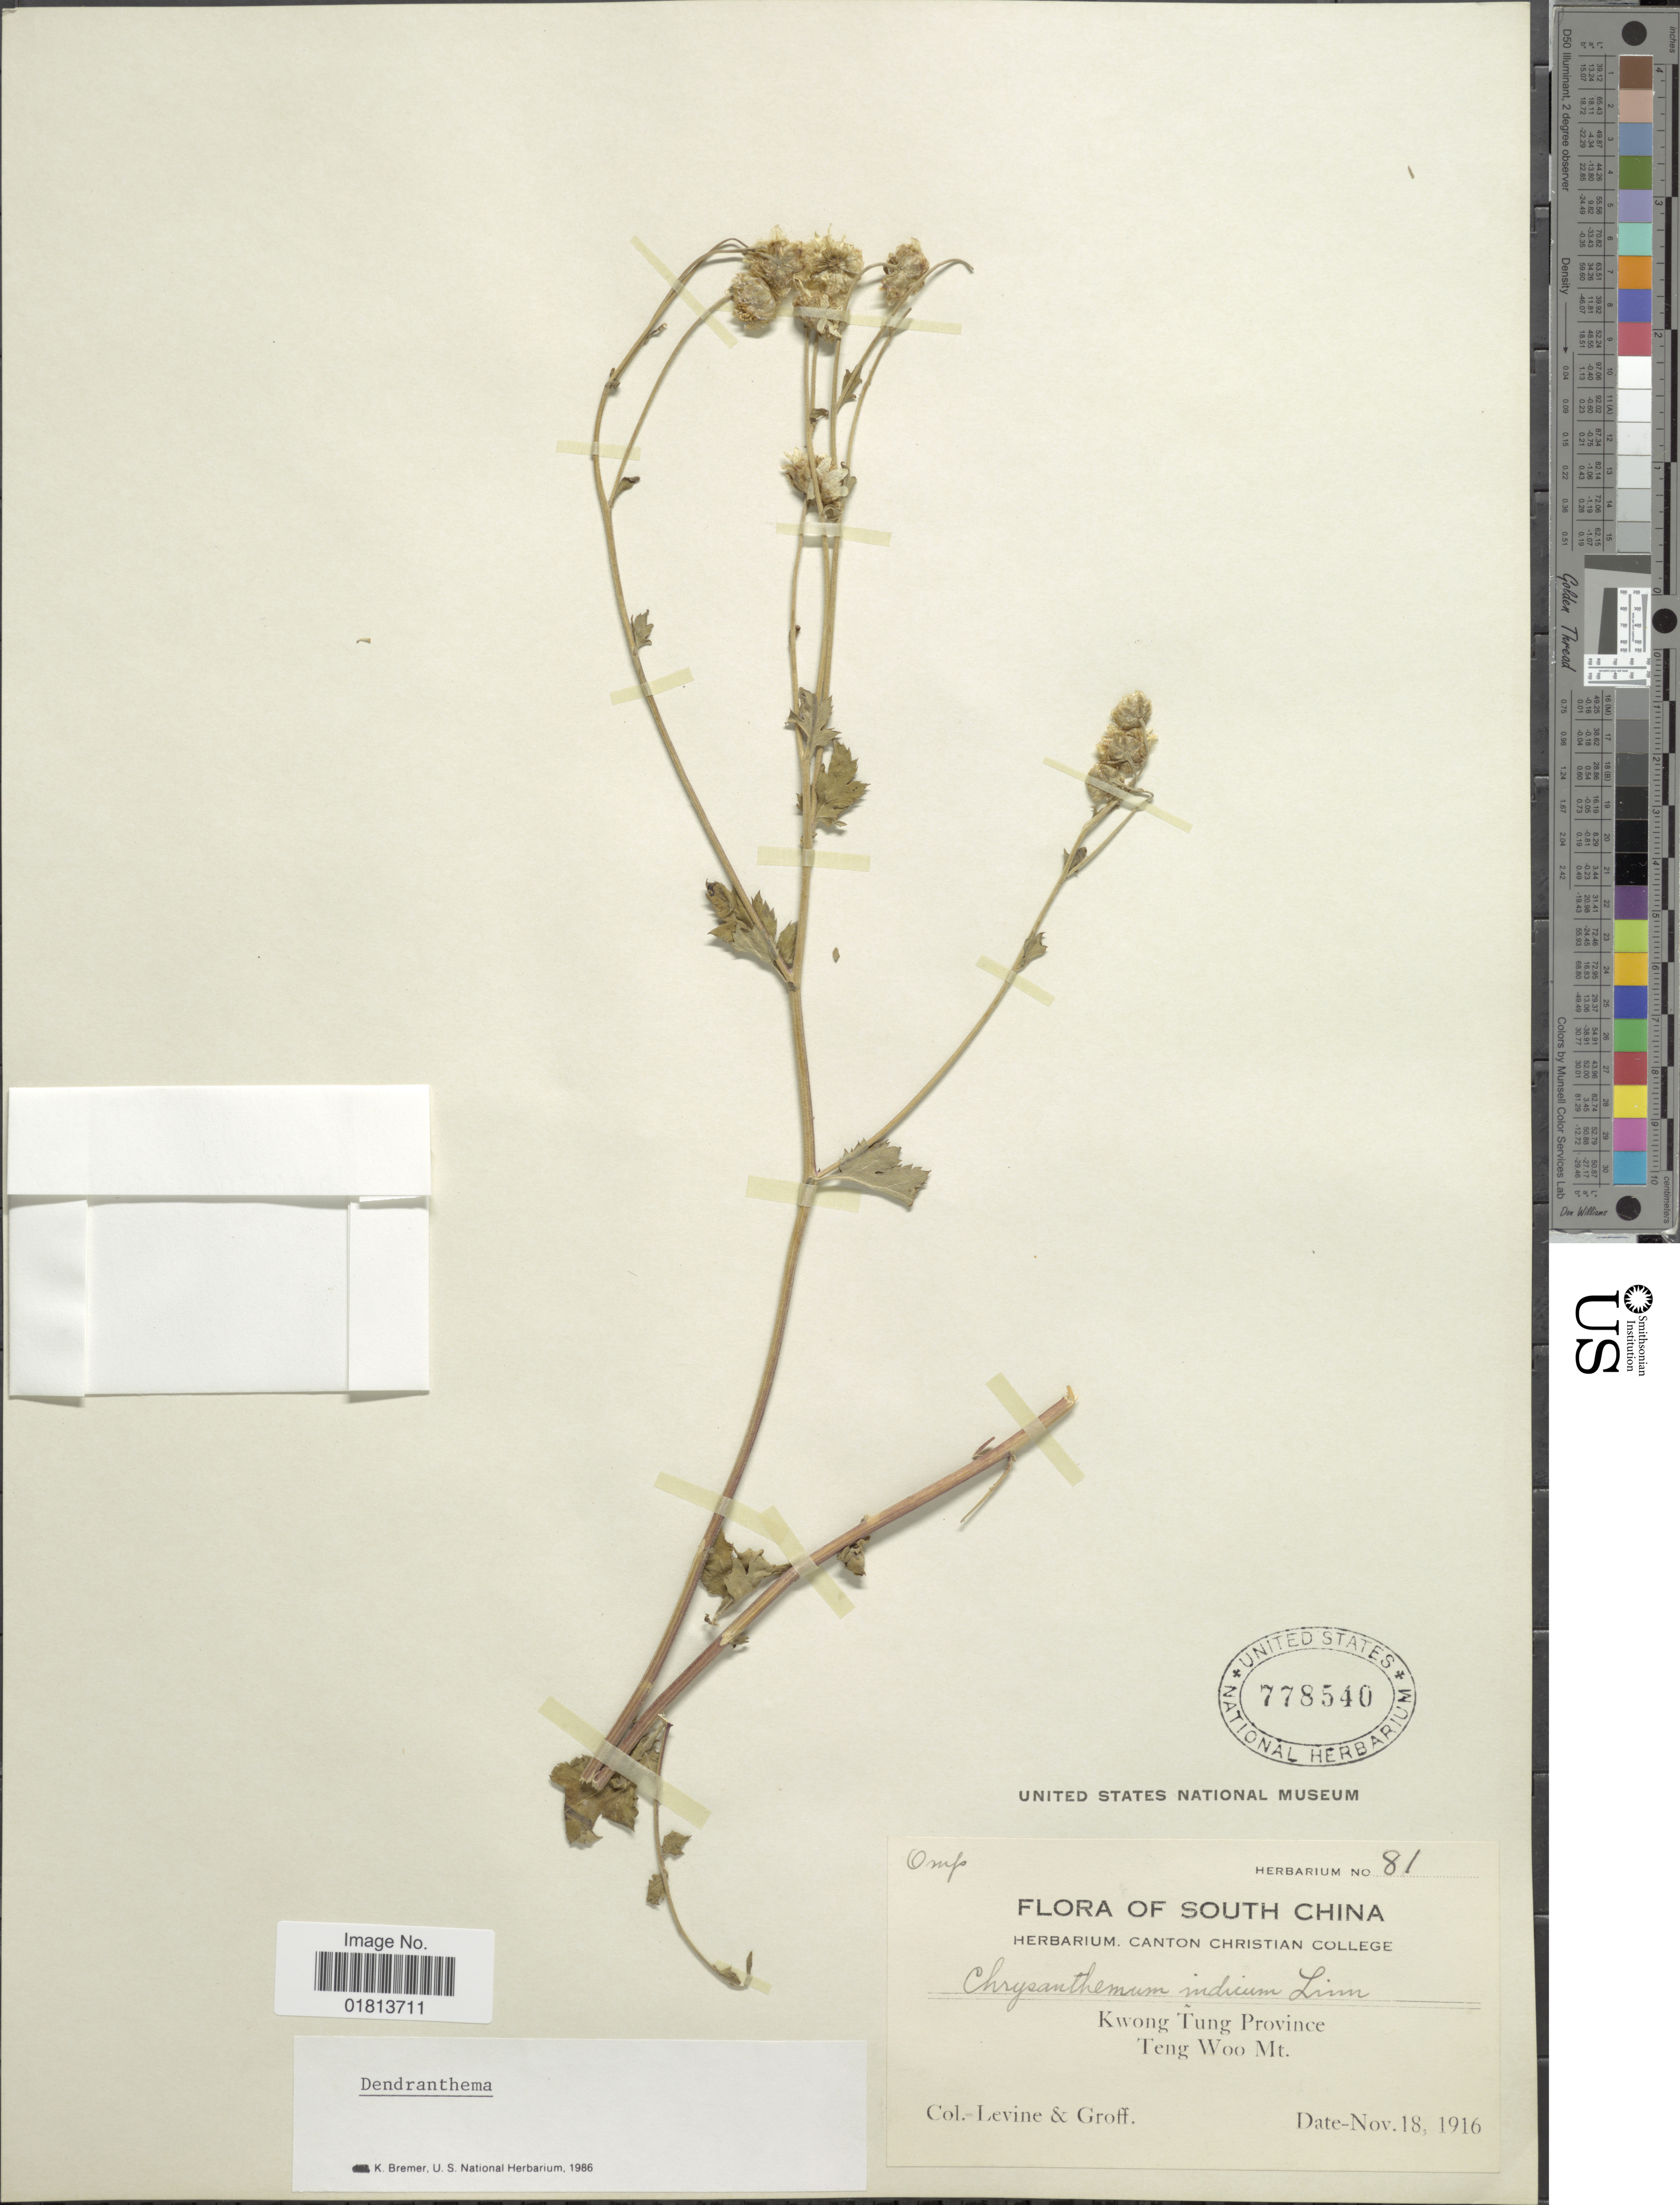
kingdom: Plantae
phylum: Tracheophyta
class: Magnoliopsida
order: Asterales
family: Asteraceae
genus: Dendranthema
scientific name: Dendranthema indicum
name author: (L.) Des Moul.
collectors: -. Levine & -- Groff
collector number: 81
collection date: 1916-11-18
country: China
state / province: Guangdong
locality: Kwong Tung Province, Teng Woo Mt.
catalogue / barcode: US 778540